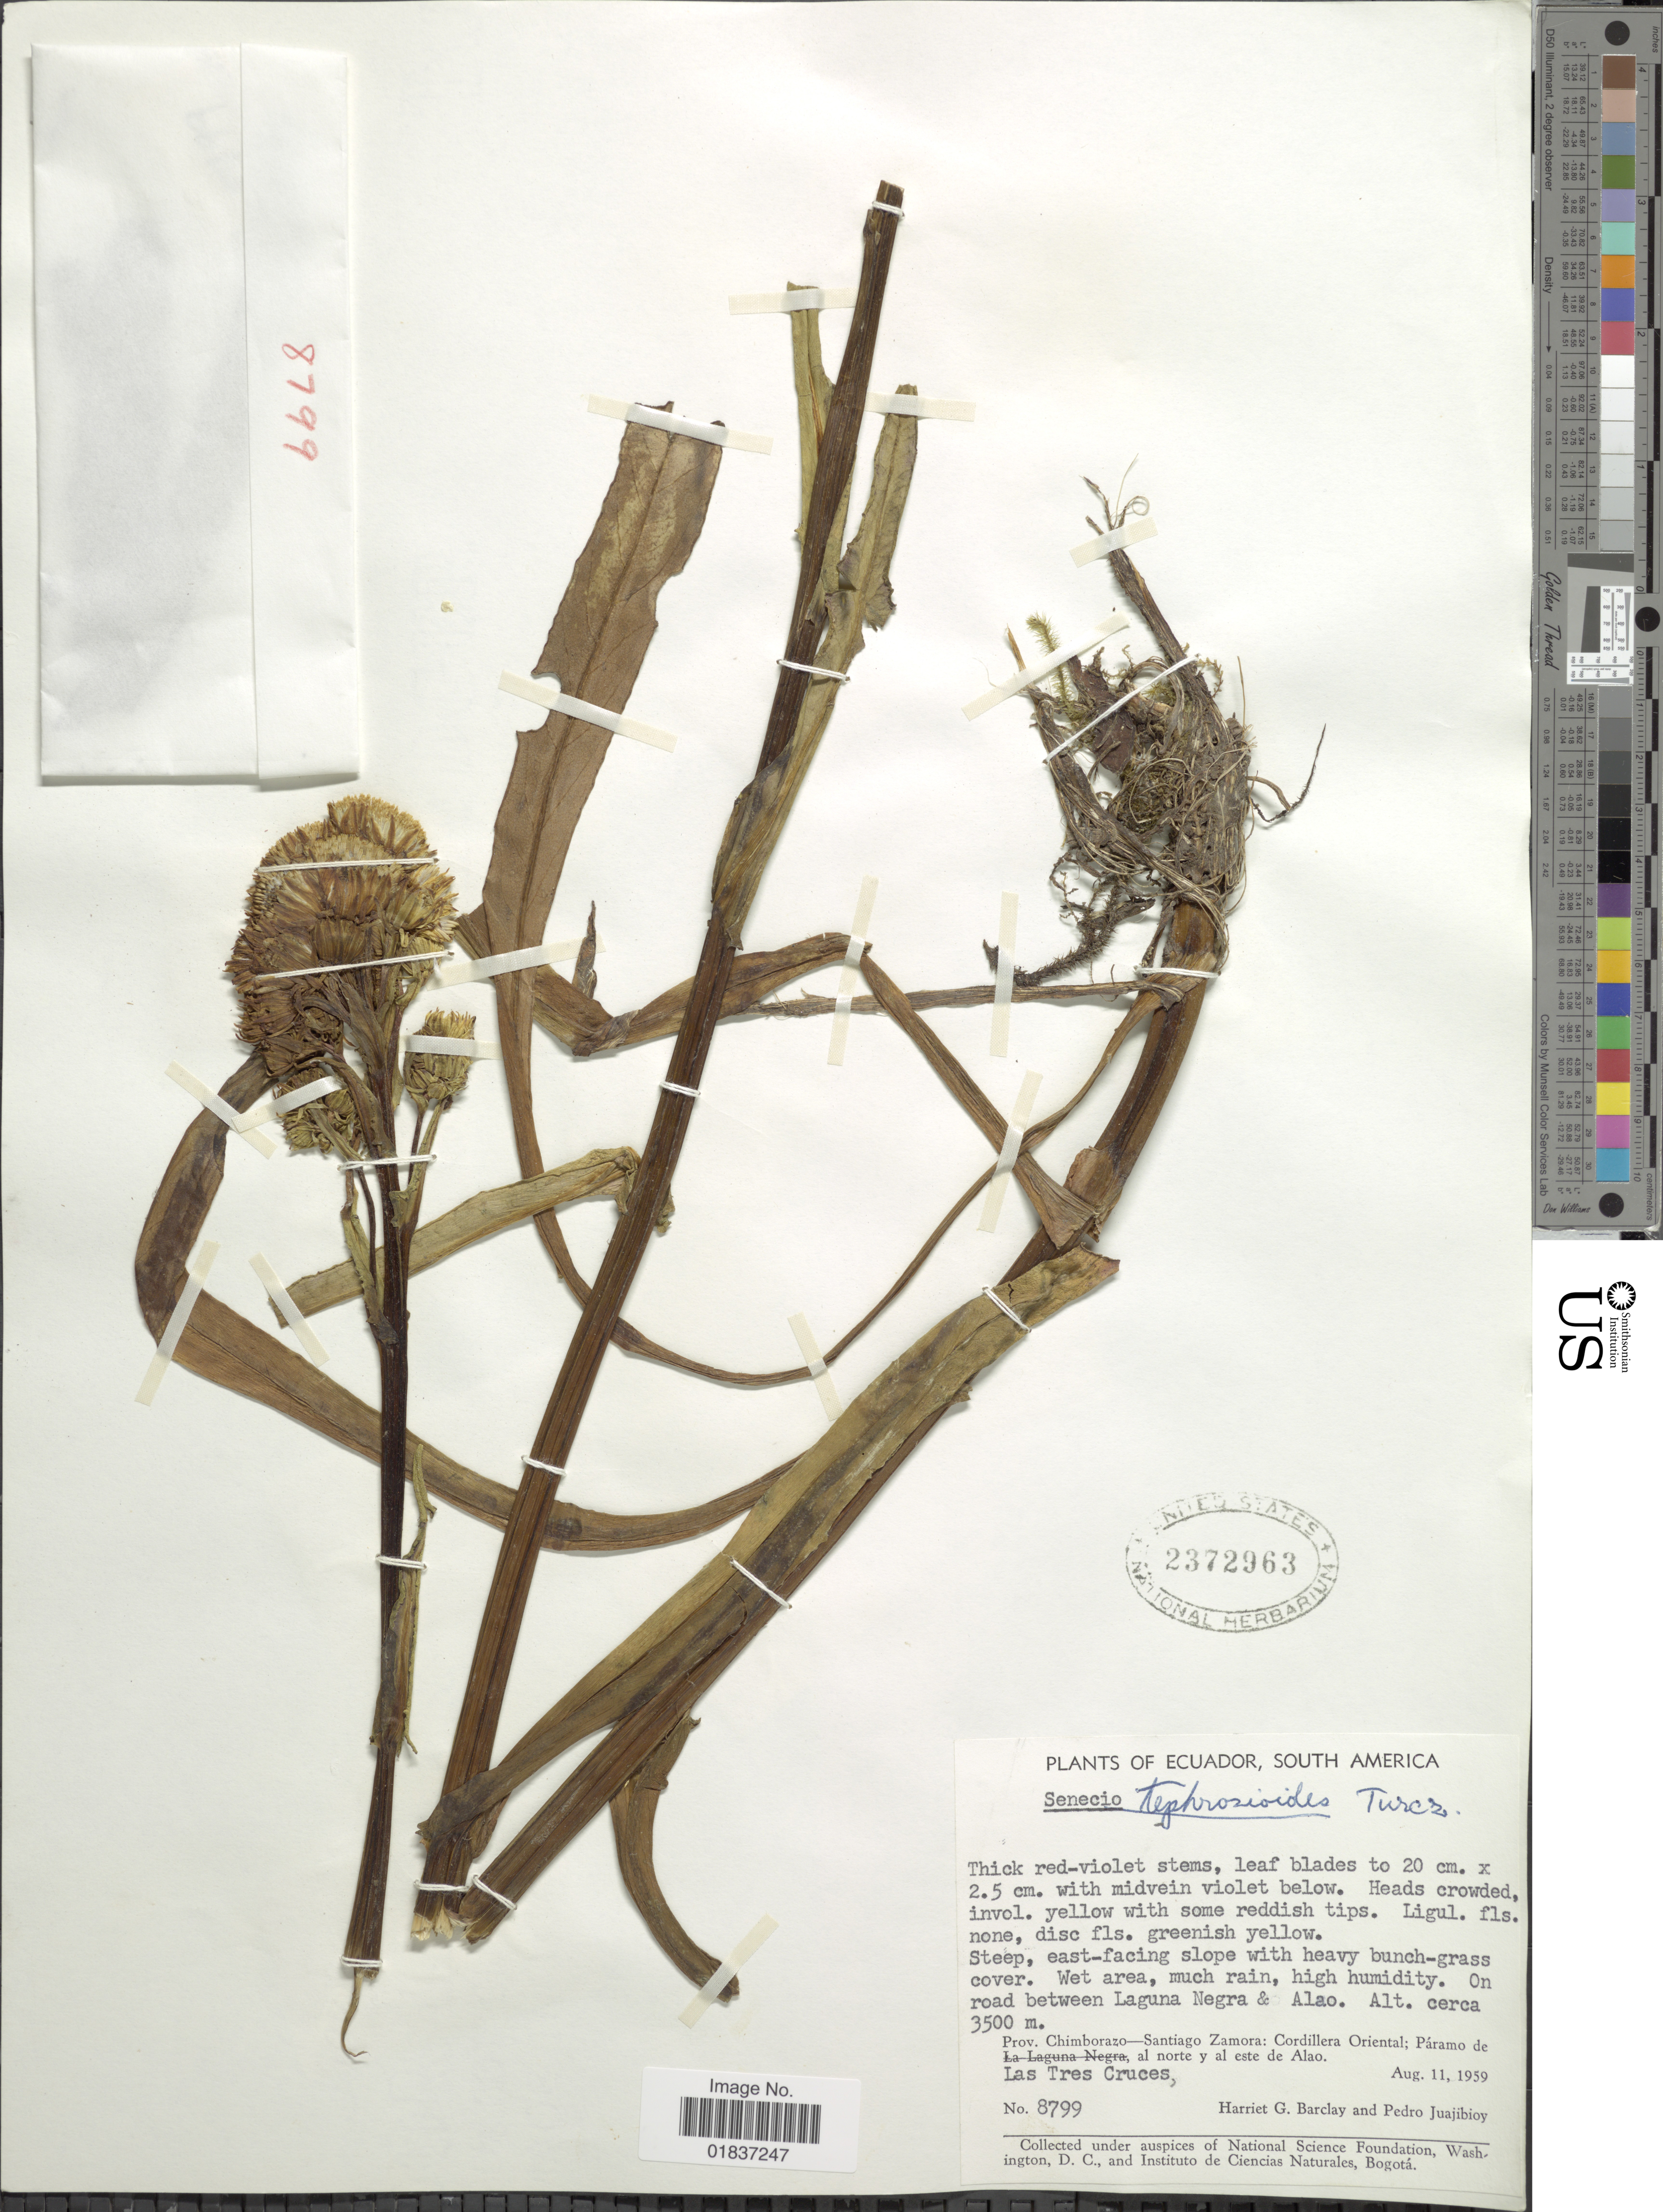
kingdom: Plantae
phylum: Tracheophyta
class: Magnoliopsida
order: Asterales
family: Asteraceae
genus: Senecio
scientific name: Senecio tephrosioides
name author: Turcz.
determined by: Salomon, Luciana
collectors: H. G. Barclay & P. Juajibioy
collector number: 8799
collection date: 1959-08-11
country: Ecuador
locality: Prov. Chimborazo-Santiago Zamora: Cordillera Oriental: Paramo de al norte y al este de Alao. On road between Laguna Negra & Alao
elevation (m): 3500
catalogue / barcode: US 2372963